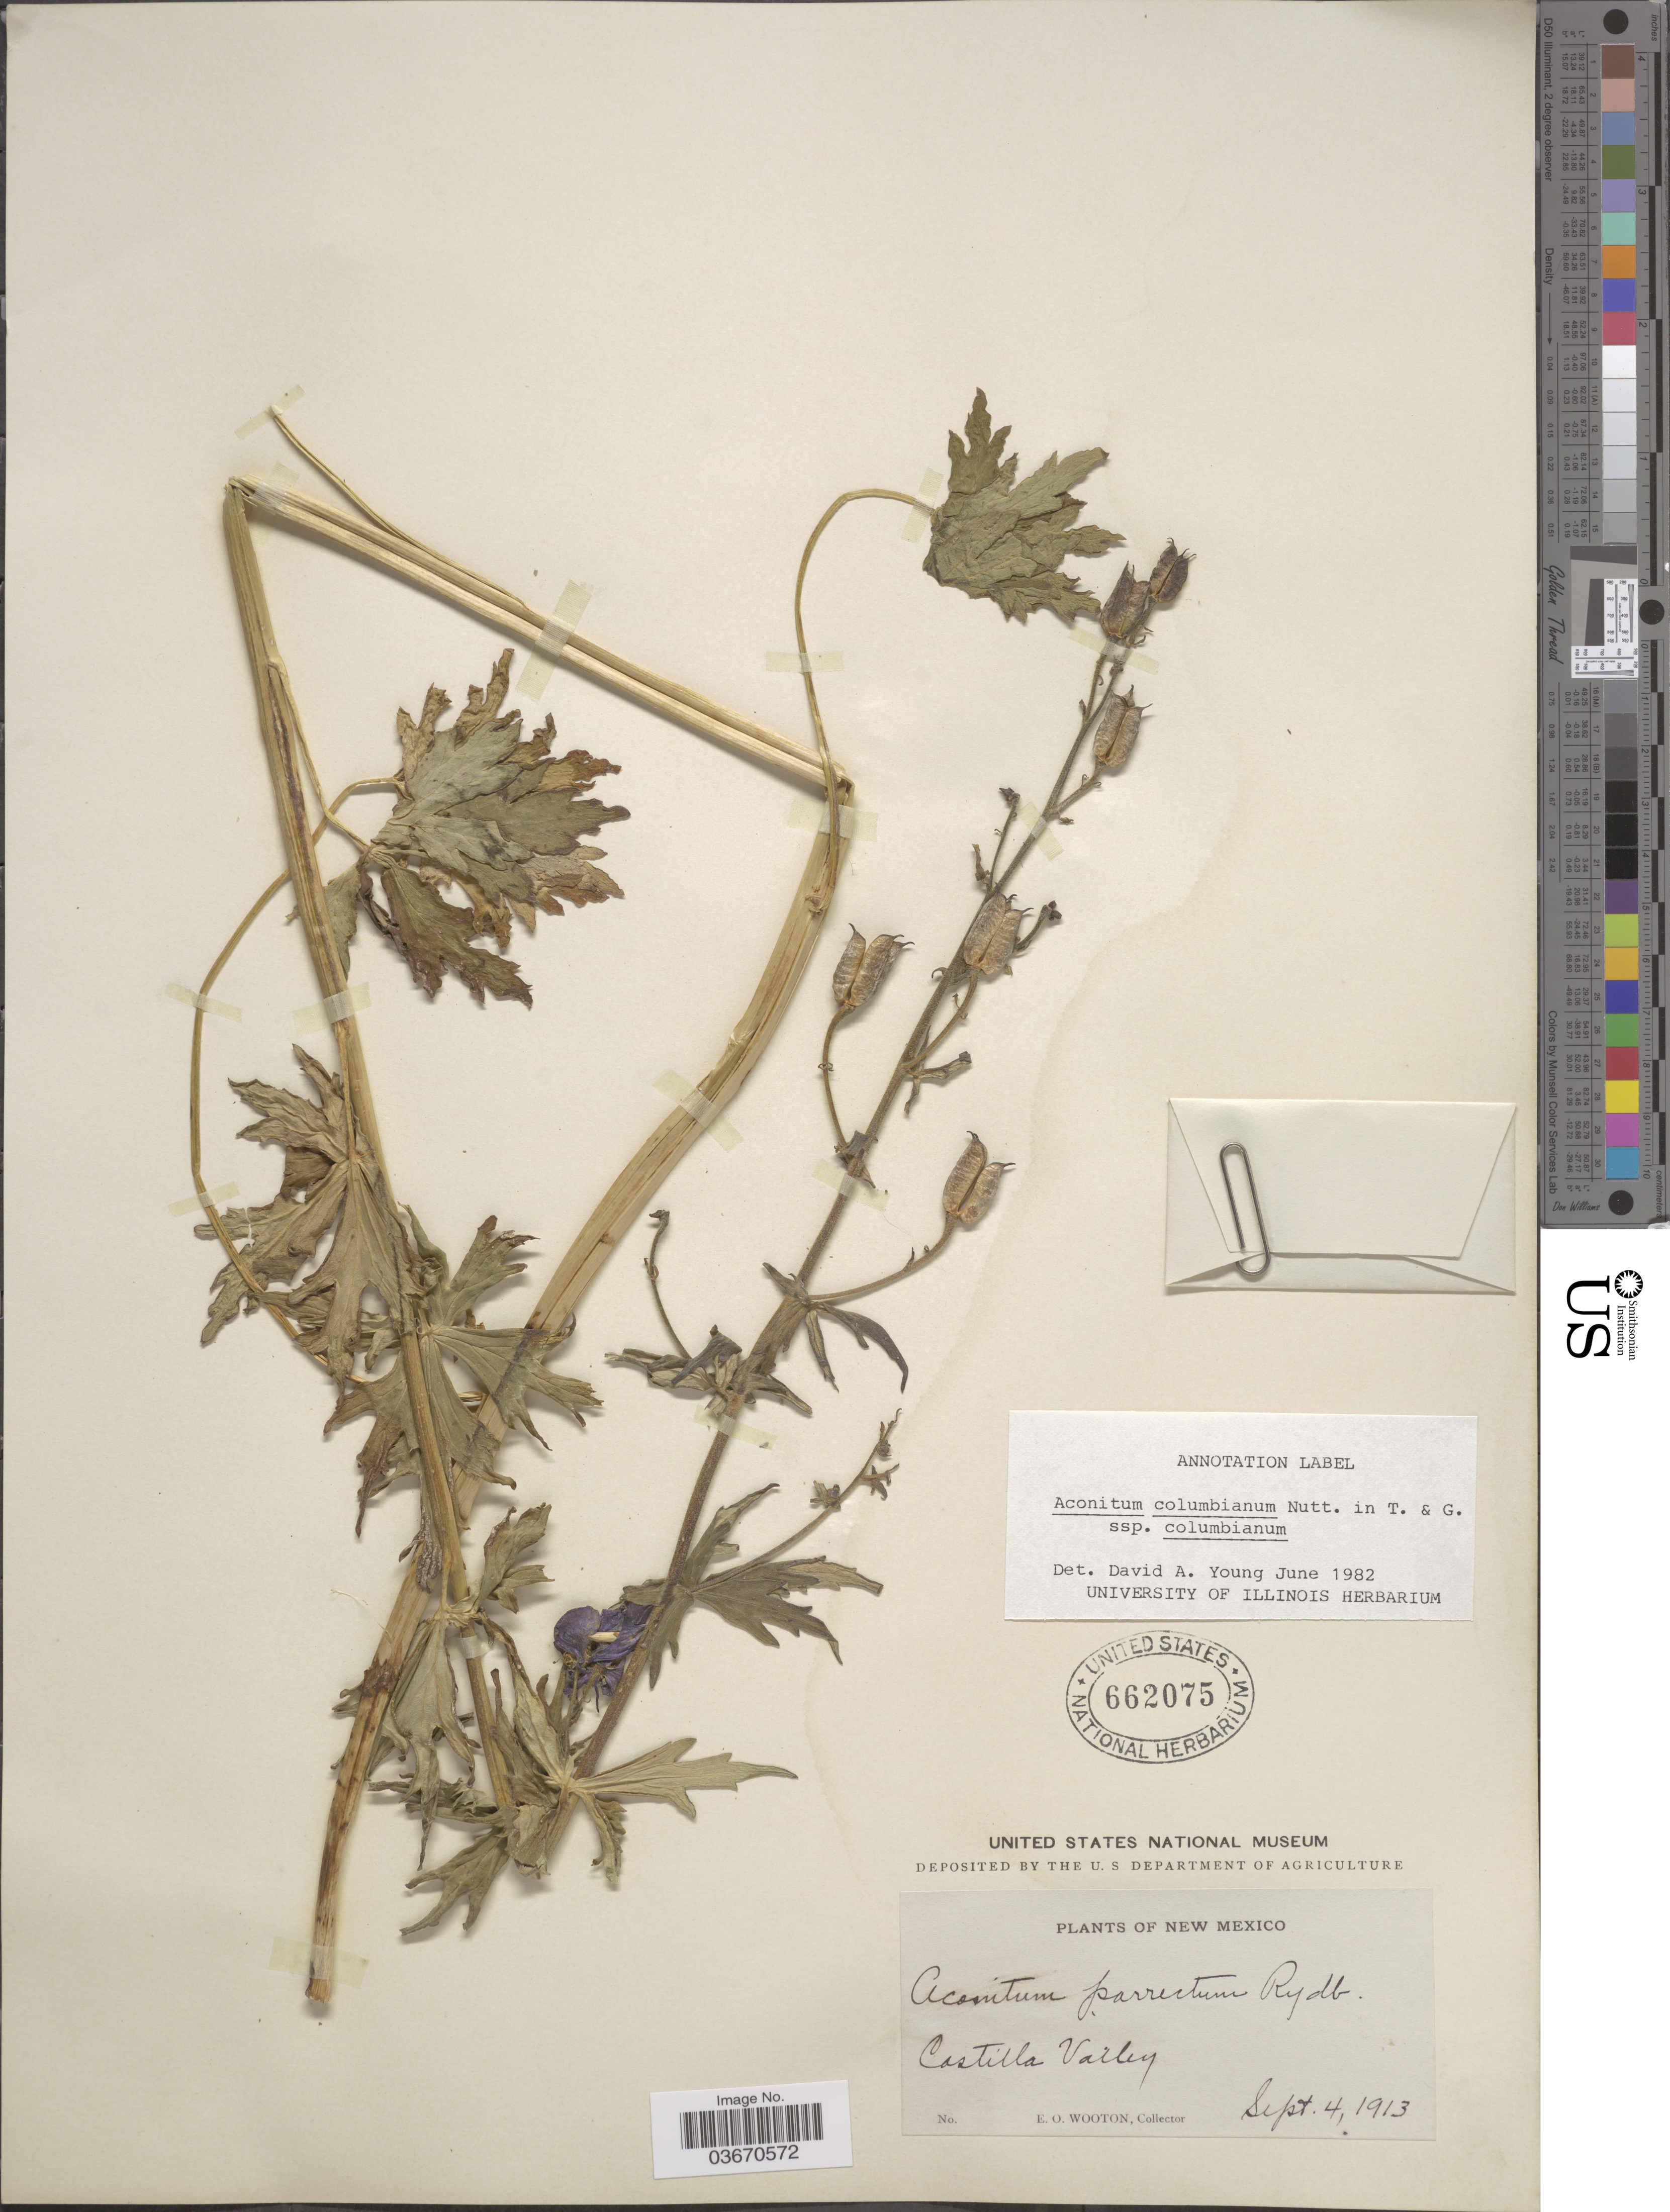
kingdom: Plantae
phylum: Tracheophyta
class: Magnoliopsida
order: Ranunculales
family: Ranunculaceae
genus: Aconitum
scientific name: Aconitum columbianum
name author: Nutt.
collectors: E. O. Wooton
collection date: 1913-09-04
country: United States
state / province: New Mexico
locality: Castilla Valley.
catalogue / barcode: US 662075